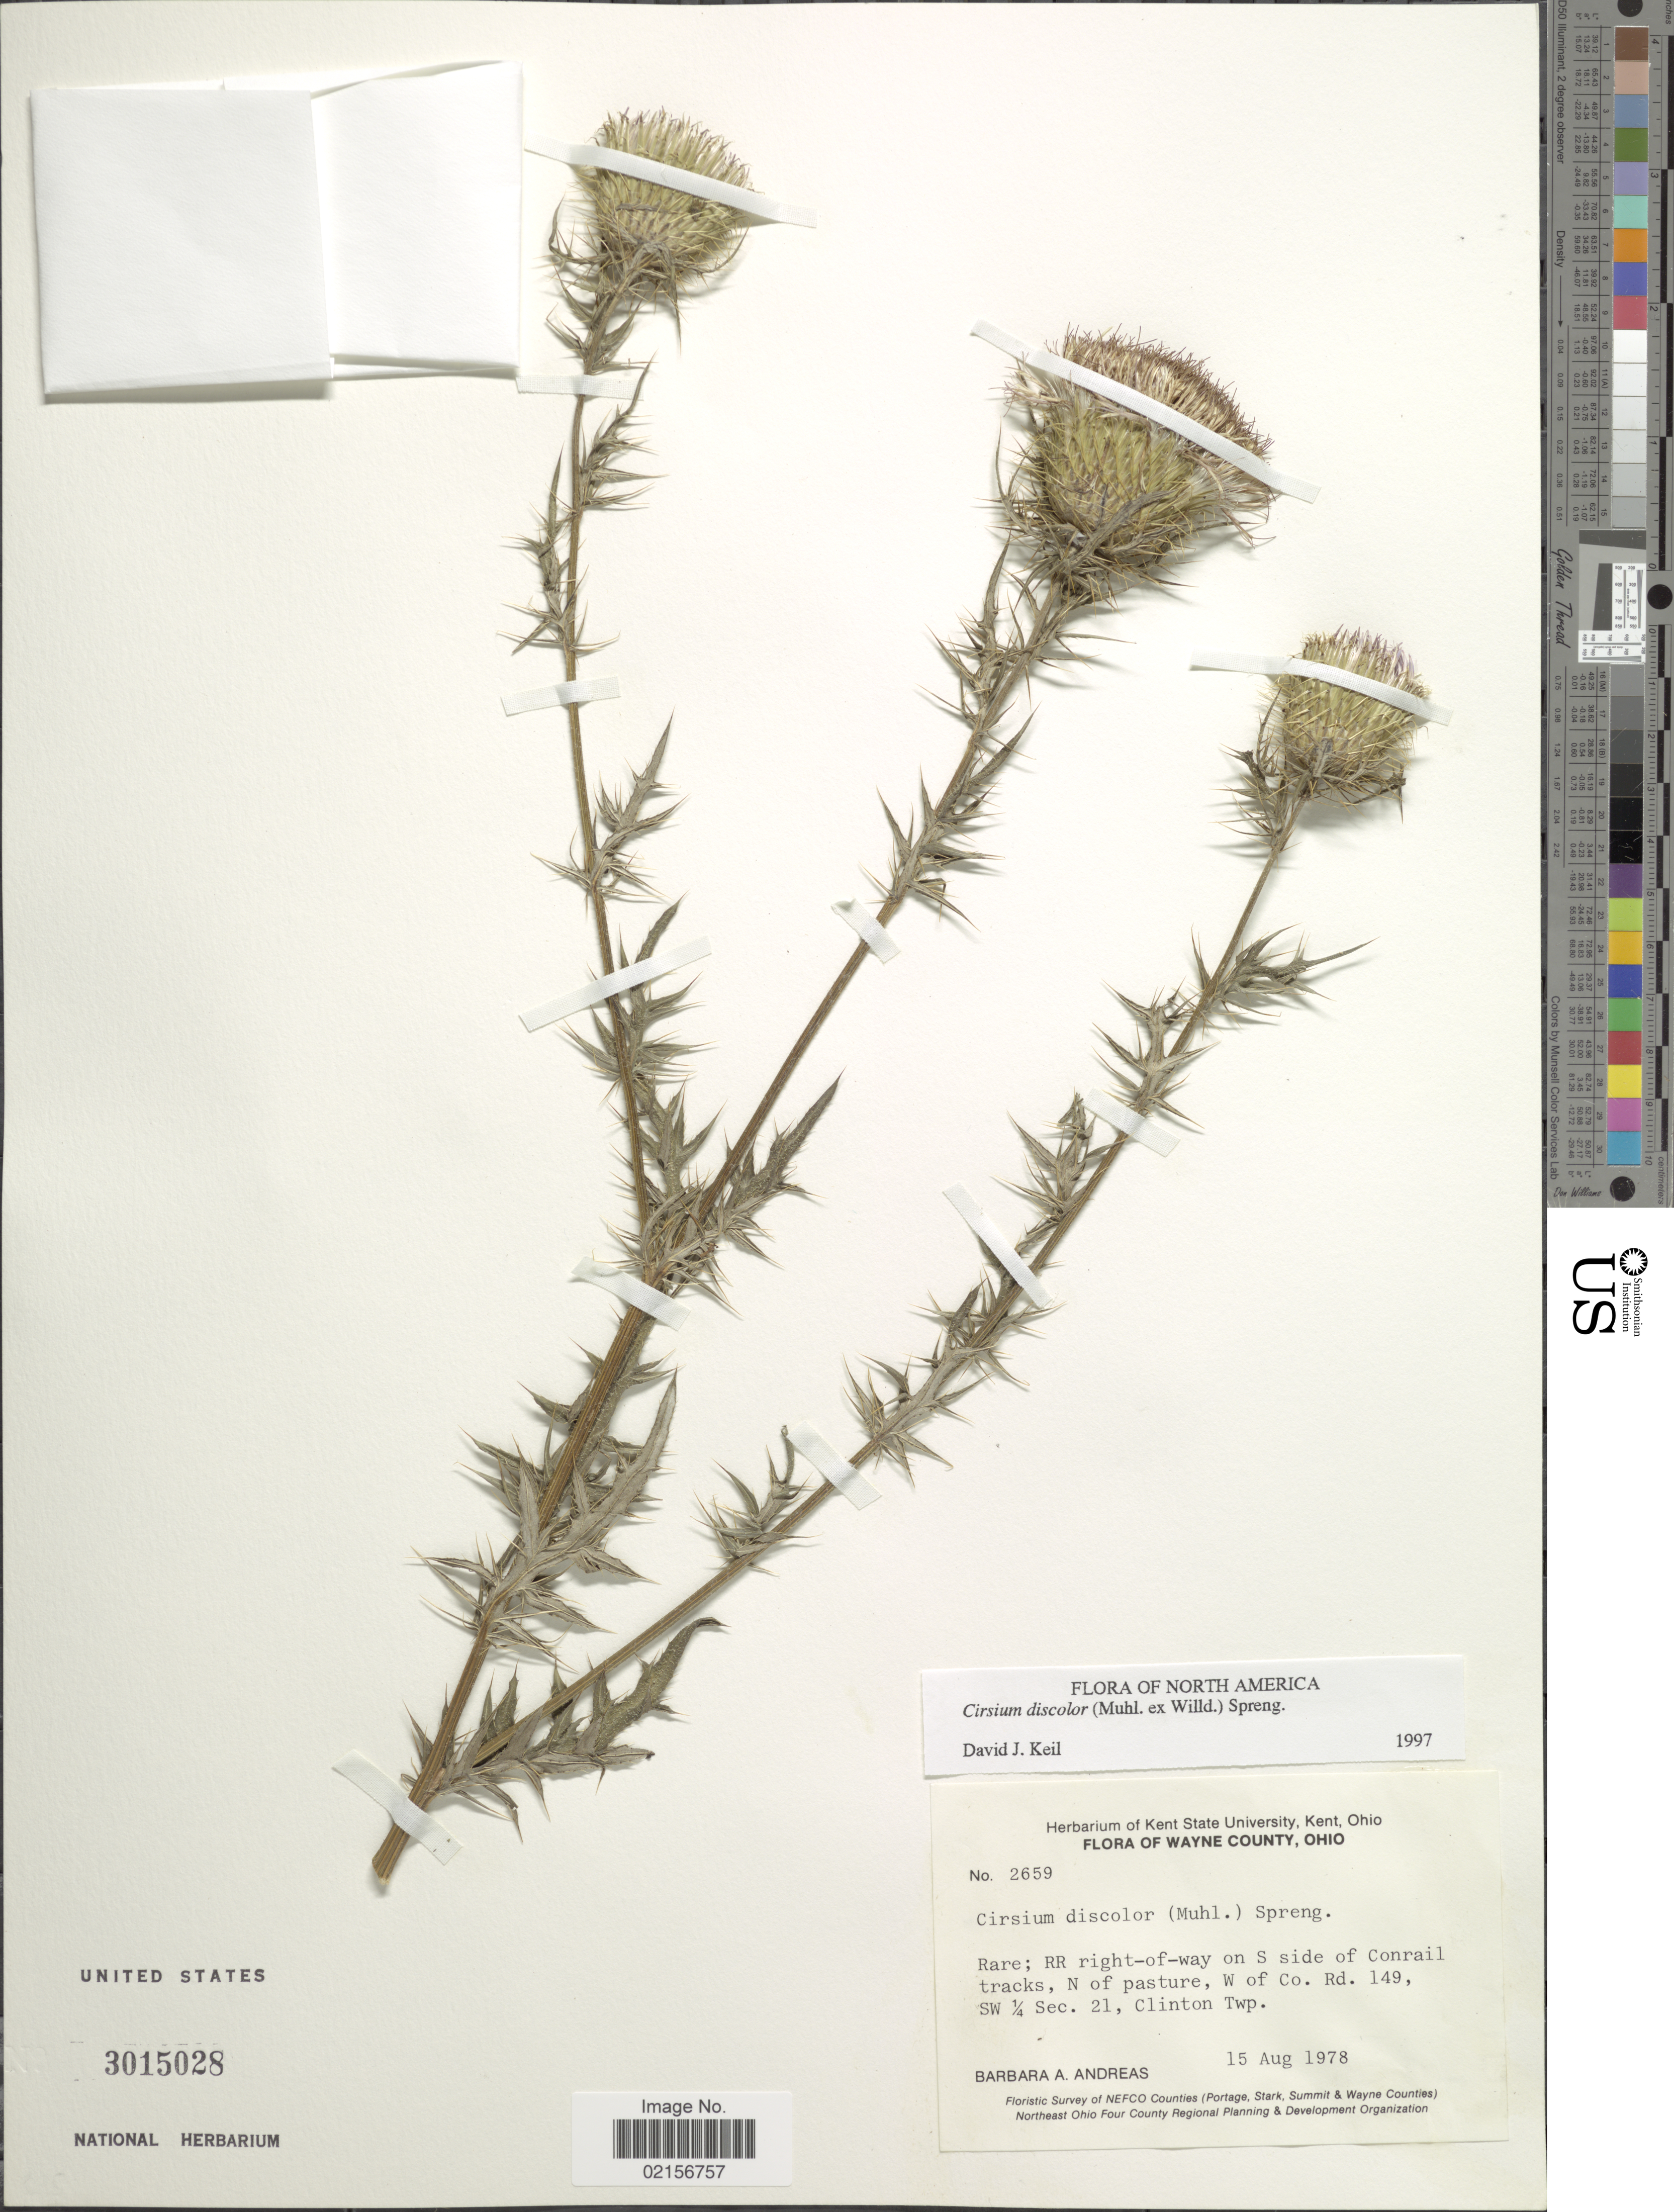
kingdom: Plantae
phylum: Tracheophyta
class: Magnoliopsida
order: Asterales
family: Asteraceae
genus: Cirsium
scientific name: Cirsium discolor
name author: (Muhl. ex Willd.) Spreng.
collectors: B. A. Andreas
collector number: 2659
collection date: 1978-08-15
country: United States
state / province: Ohio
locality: Wayne County, rare; RR right-of-way on S side of Conrail tracks, N of pasture, W. of Co. Rd. 149, SW ¼ Sec 21, Clinton Twp.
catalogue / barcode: US 3015028